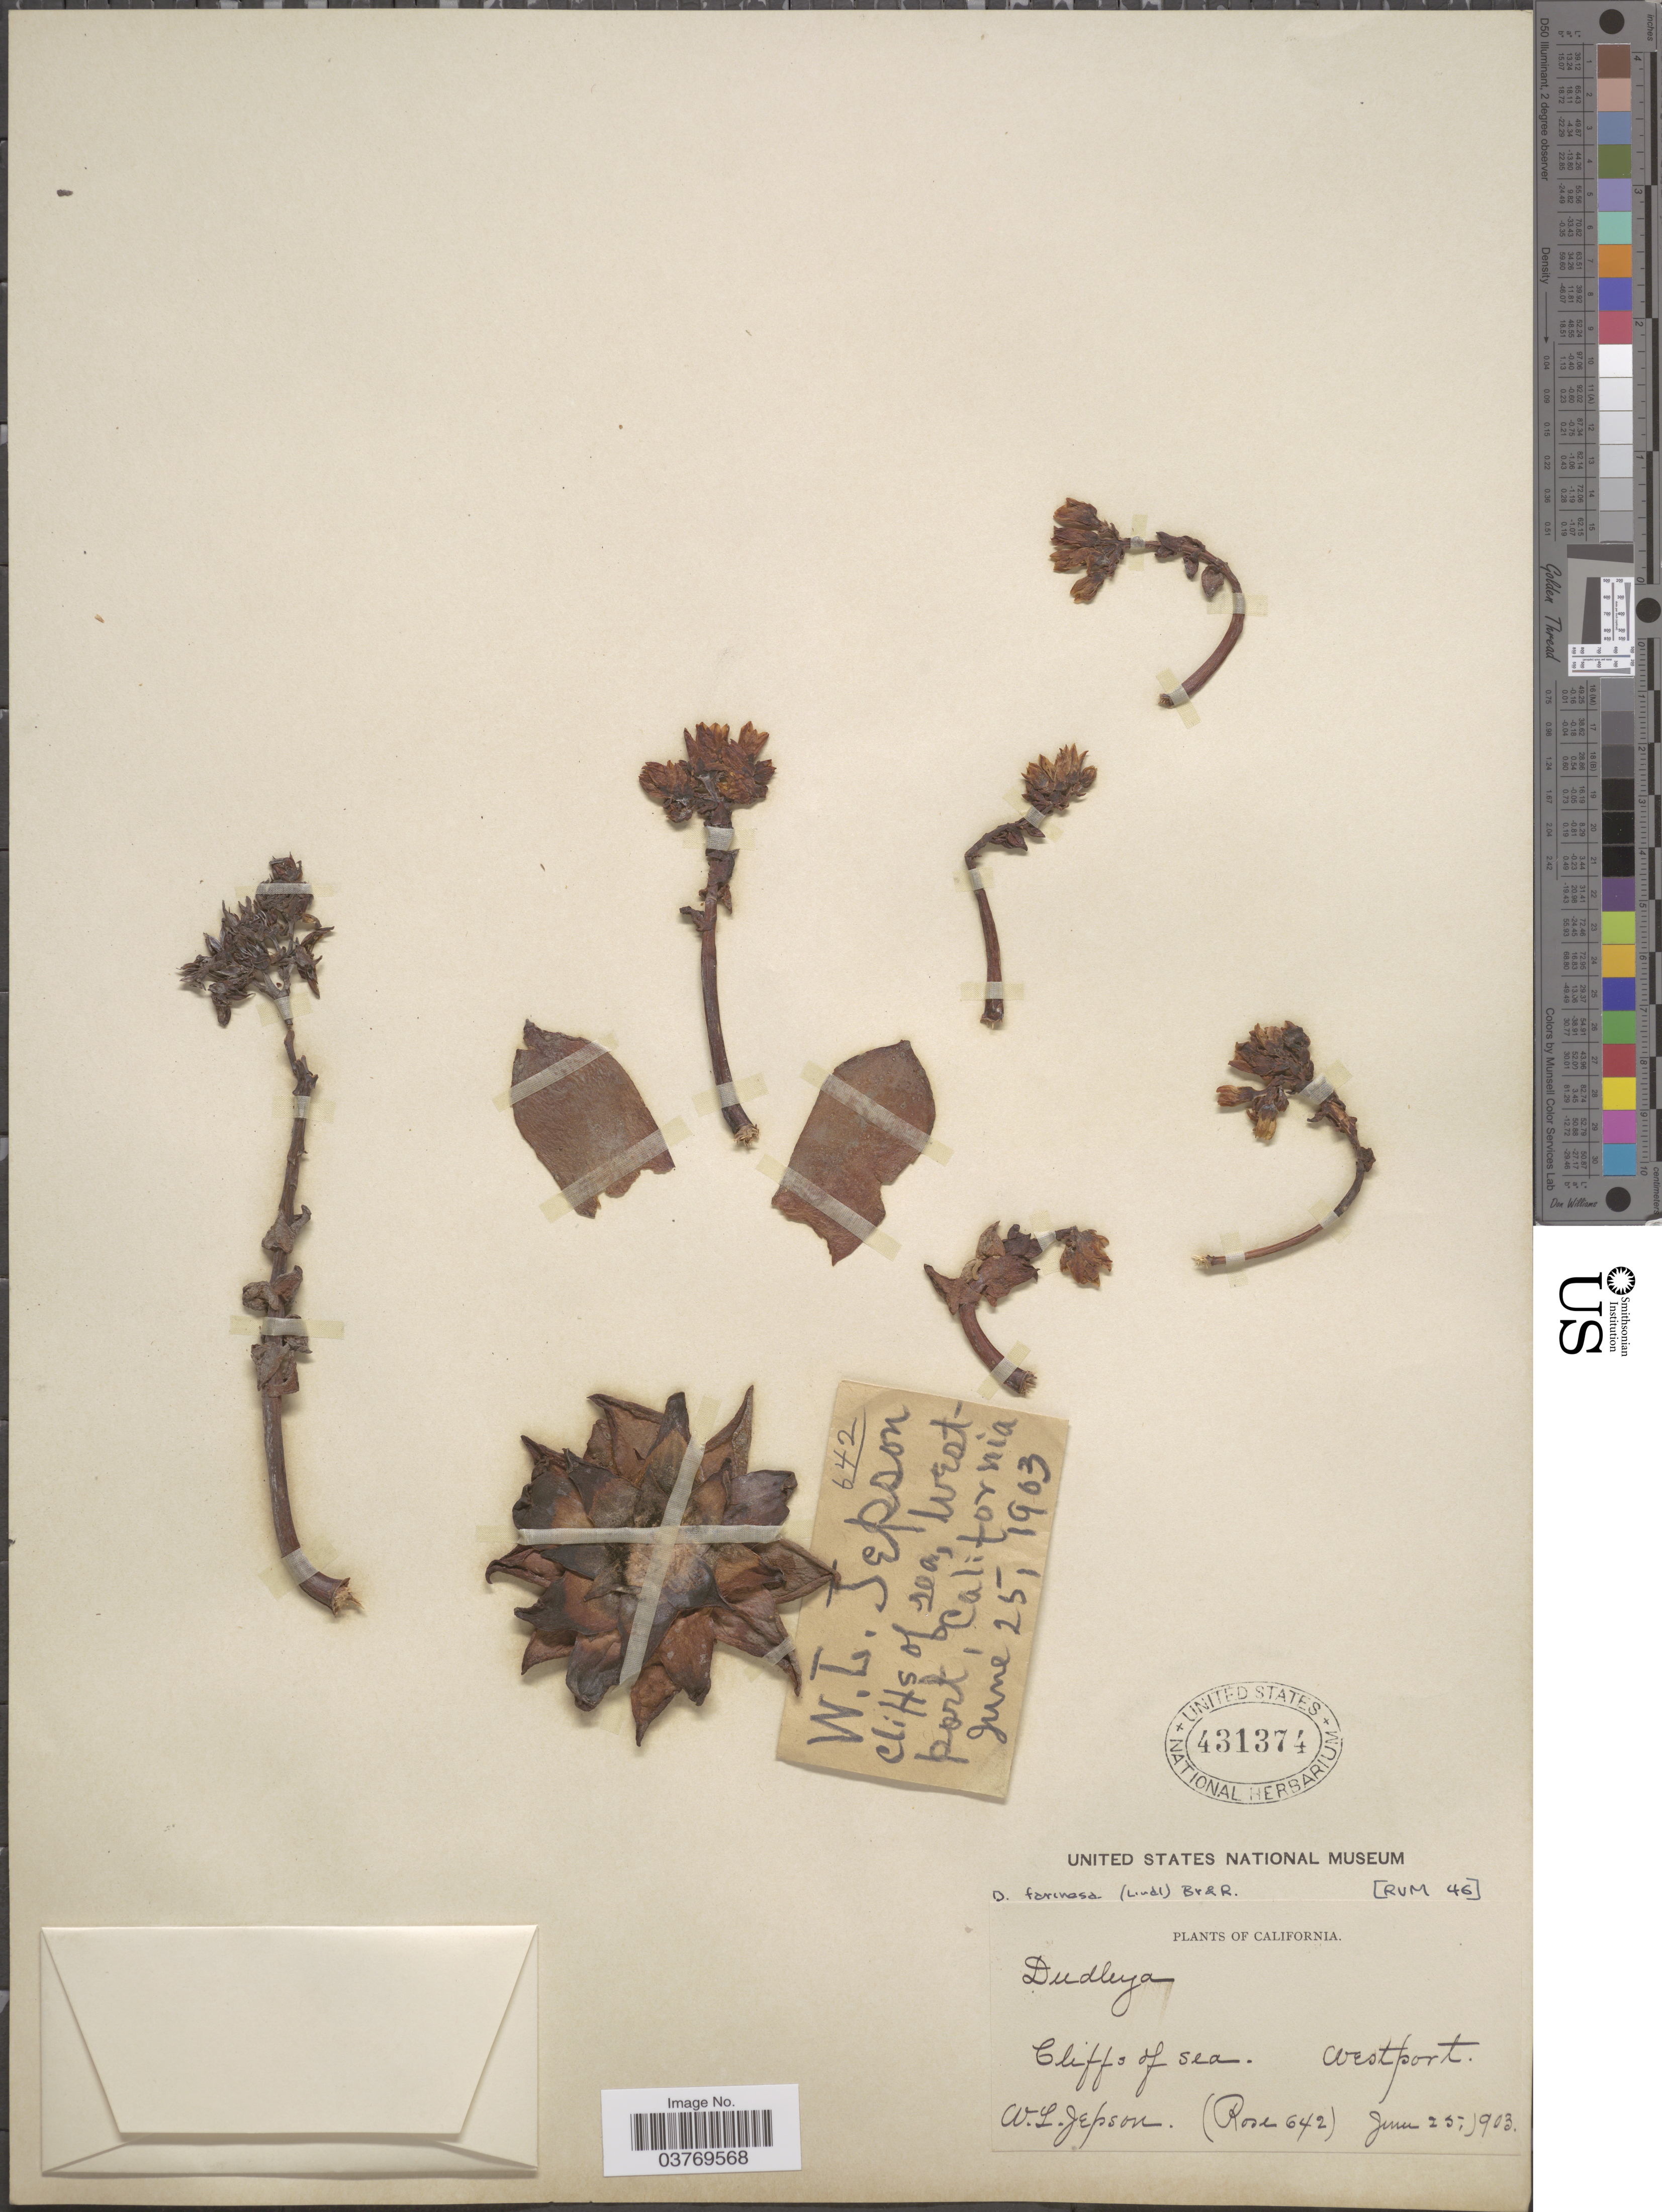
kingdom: Plantae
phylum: Tracheophyta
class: Magnoliopsida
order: Saxifragales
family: Crassulaceae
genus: Dudleya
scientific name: Dudleya caespitosa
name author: (Haw.) Britton & Rose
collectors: W. L. Jepson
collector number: Rose642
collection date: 1903-06-25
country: United States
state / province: California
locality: Cliffs of sea. Westport.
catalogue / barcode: US 431374